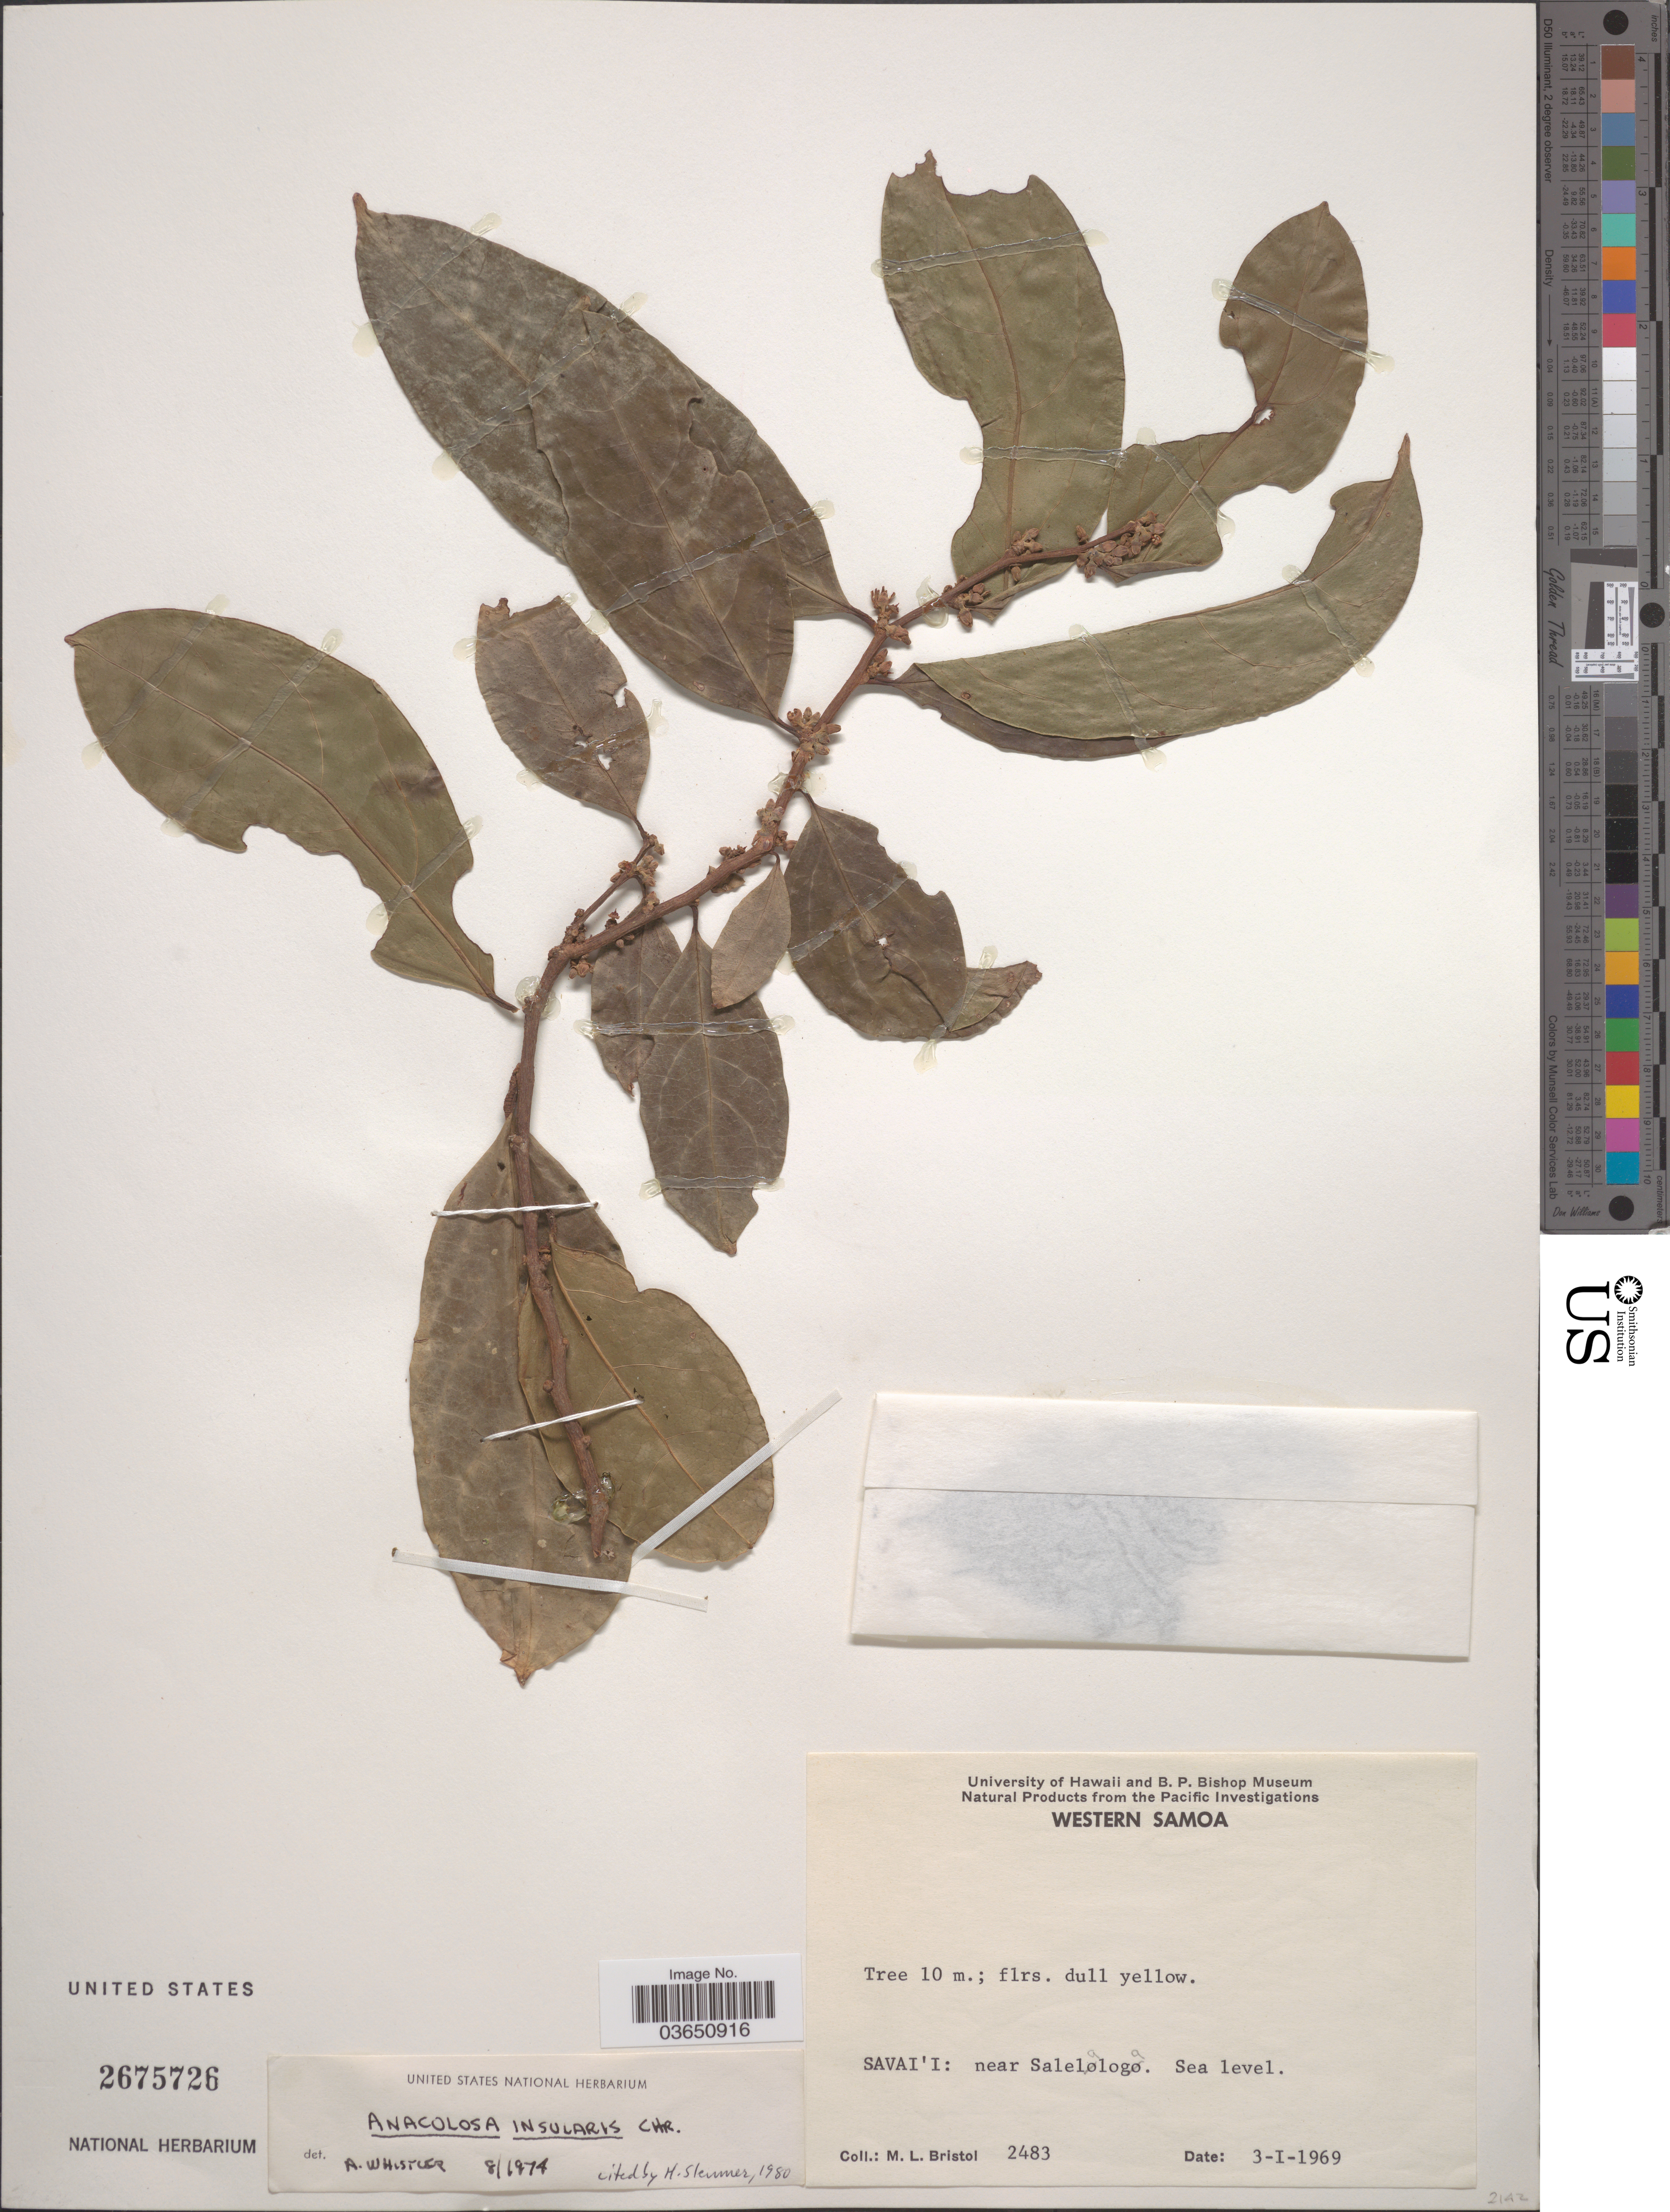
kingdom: Plantae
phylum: Tracheophyta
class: Magnoliopsida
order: Santalales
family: Aptandraceae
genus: Anacolosa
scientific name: Anacolosa insularis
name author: Christoph.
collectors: M. L. Bristol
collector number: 2483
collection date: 1969-01-03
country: Samoa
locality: Savai'i: near Salelaloga.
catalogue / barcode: US 2675726